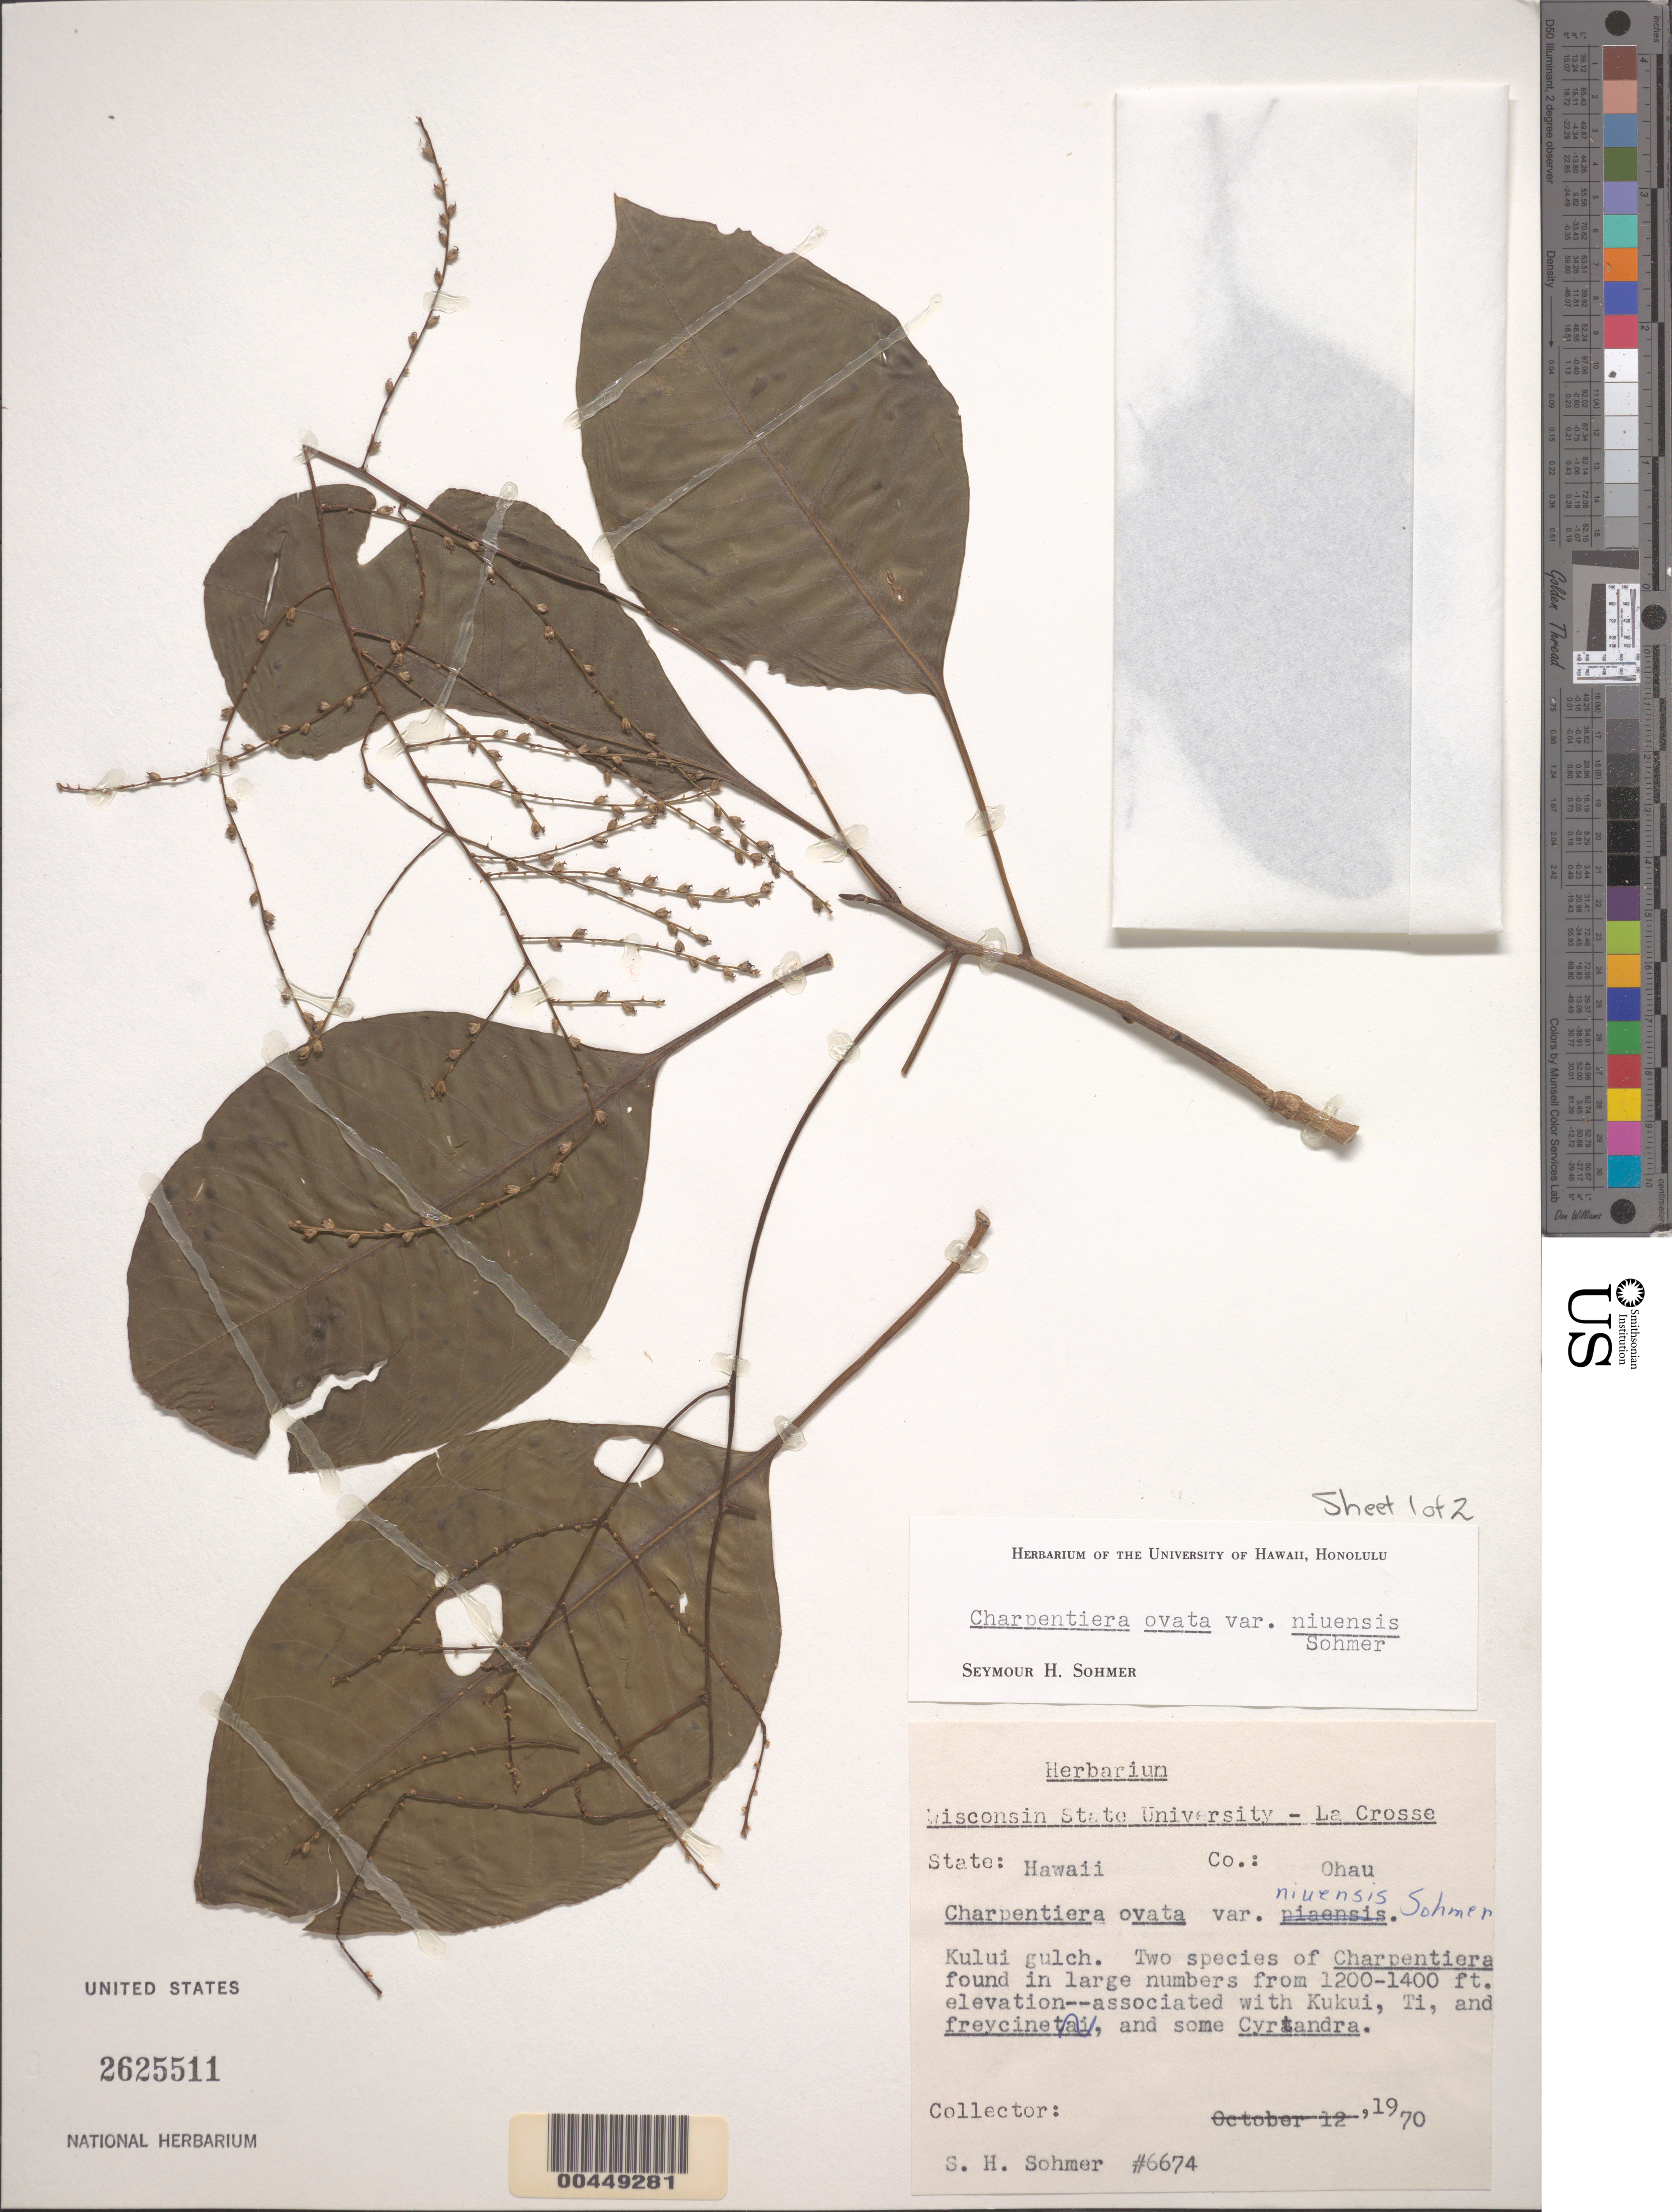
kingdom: Plantae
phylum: Tracheophyta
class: Magnoliopsida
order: Caryophyllales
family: Amaranthaceae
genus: Charpentiera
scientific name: Charpentiera ovata var. niuensis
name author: Sohmer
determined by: Sohmer, S. H.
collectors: S. H. Sohmer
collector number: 6674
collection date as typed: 12 Oct 1970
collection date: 1970-10-12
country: United States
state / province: Hawaii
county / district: Honolulu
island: Oahu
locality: Kului Gulch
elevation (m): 366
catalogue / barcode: US 2625511